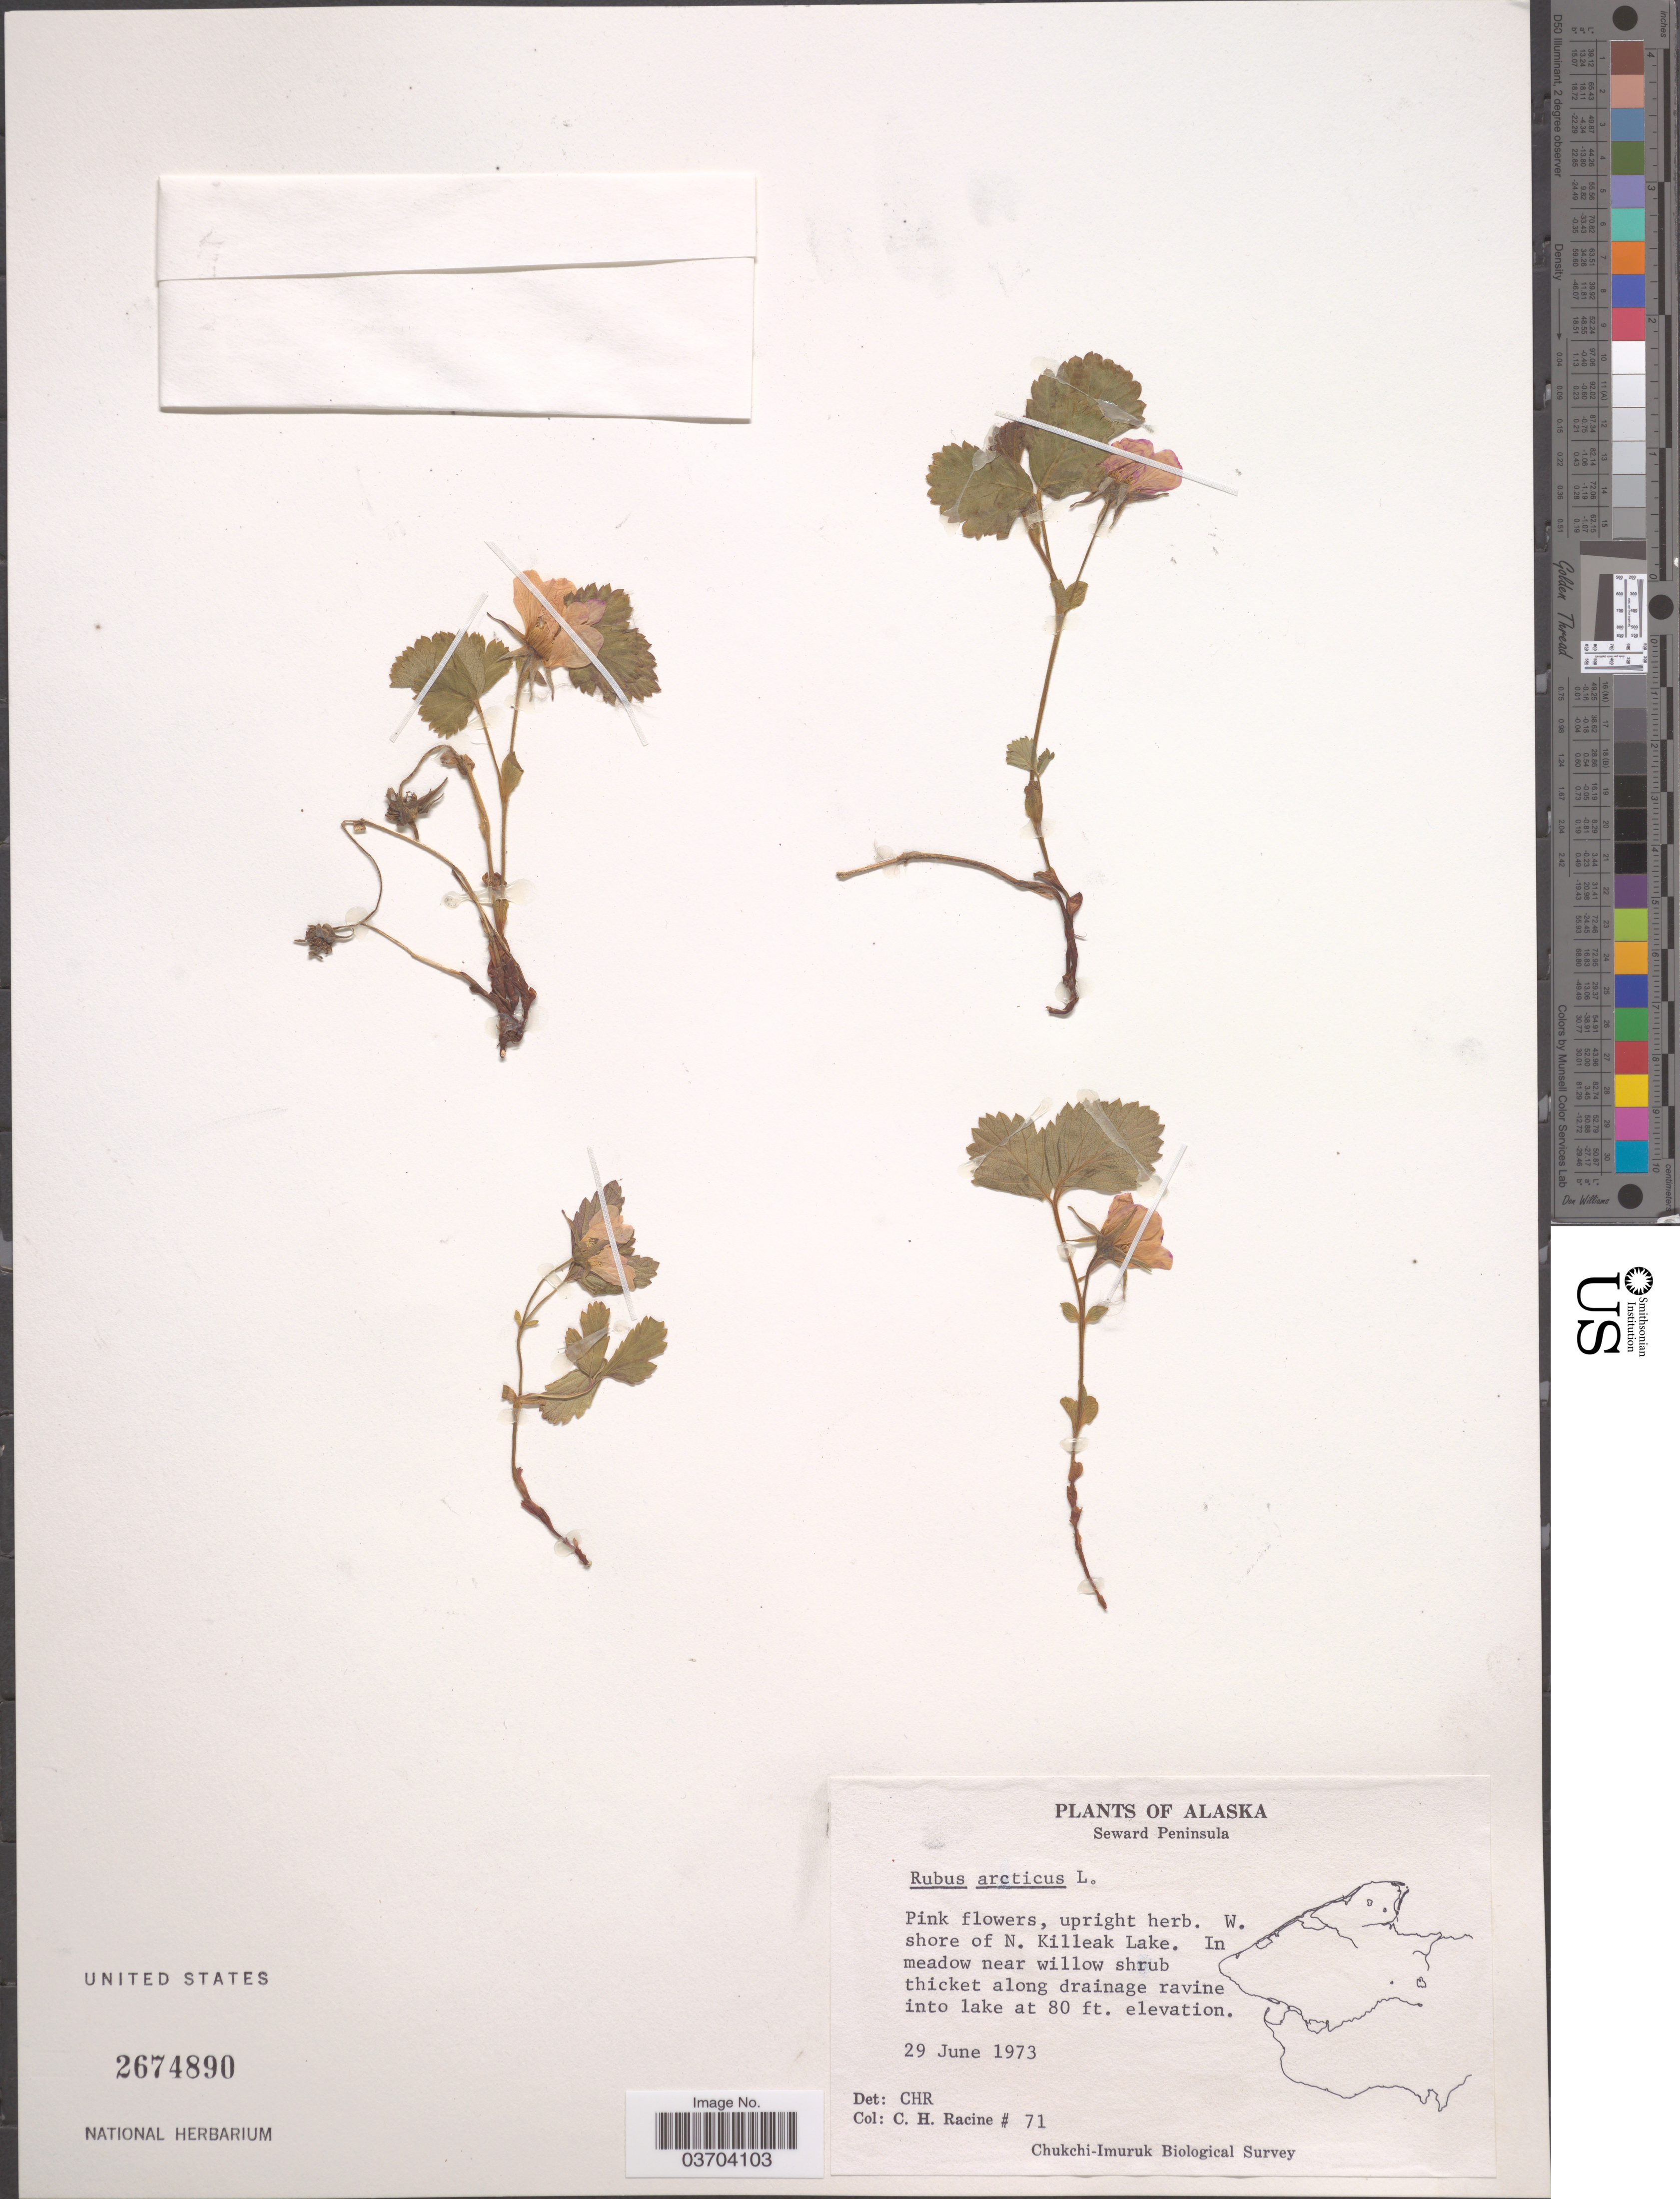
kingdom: Plantae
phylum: Tracheophyta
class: Magnoliopsida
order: Rosales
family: Rosaceae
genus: Rubus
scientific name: Rubus arcticus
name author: L.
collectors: C. Racine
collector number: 71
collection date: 1973-06-29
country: United States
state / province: Alaska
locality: Seward Peninsula. W shore of N. Killeak Lake.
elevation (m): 24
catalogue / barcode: US 2674890